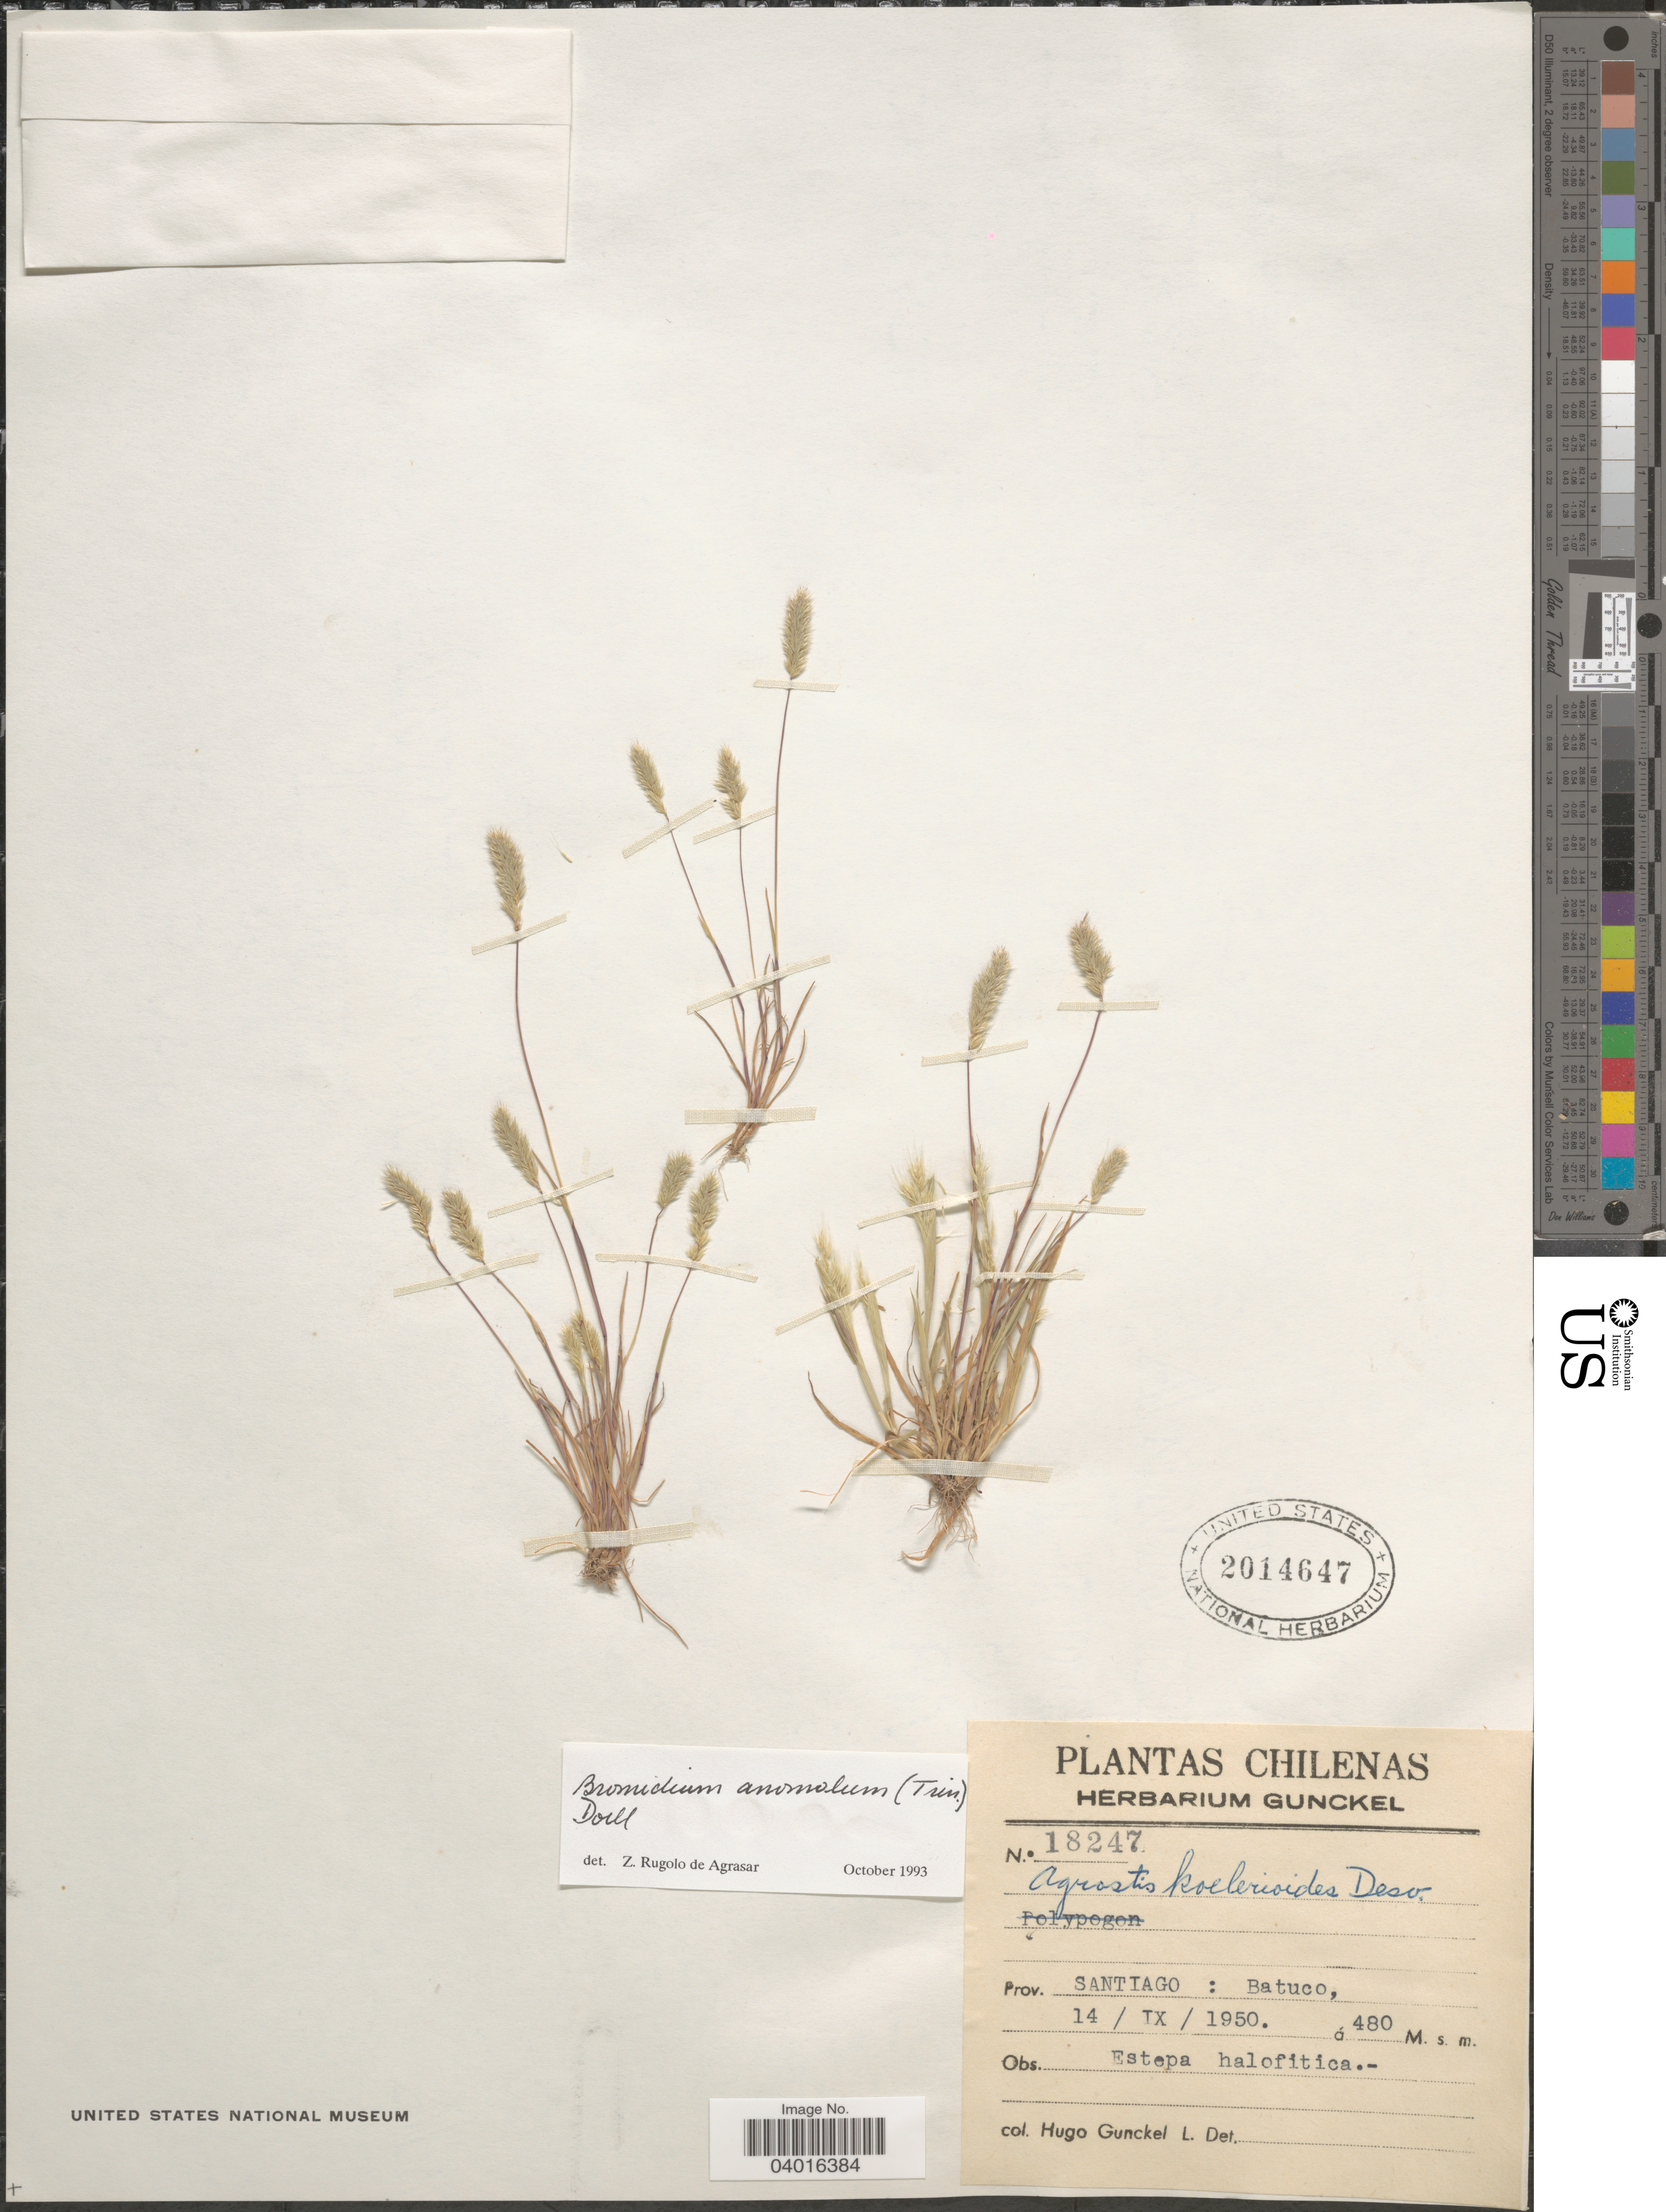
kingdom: Plantae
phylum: Tracheophyta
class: Liliopsida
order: Poales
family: Poaceae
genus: Bromidium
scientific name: Bromidium anomalum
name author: (Trin.) Döll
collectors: H. Gunckel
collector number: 18247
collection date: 1950-09-14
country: Chile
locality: Prov. Santiago: Batuco.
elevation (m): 480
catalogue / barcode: US 2014647